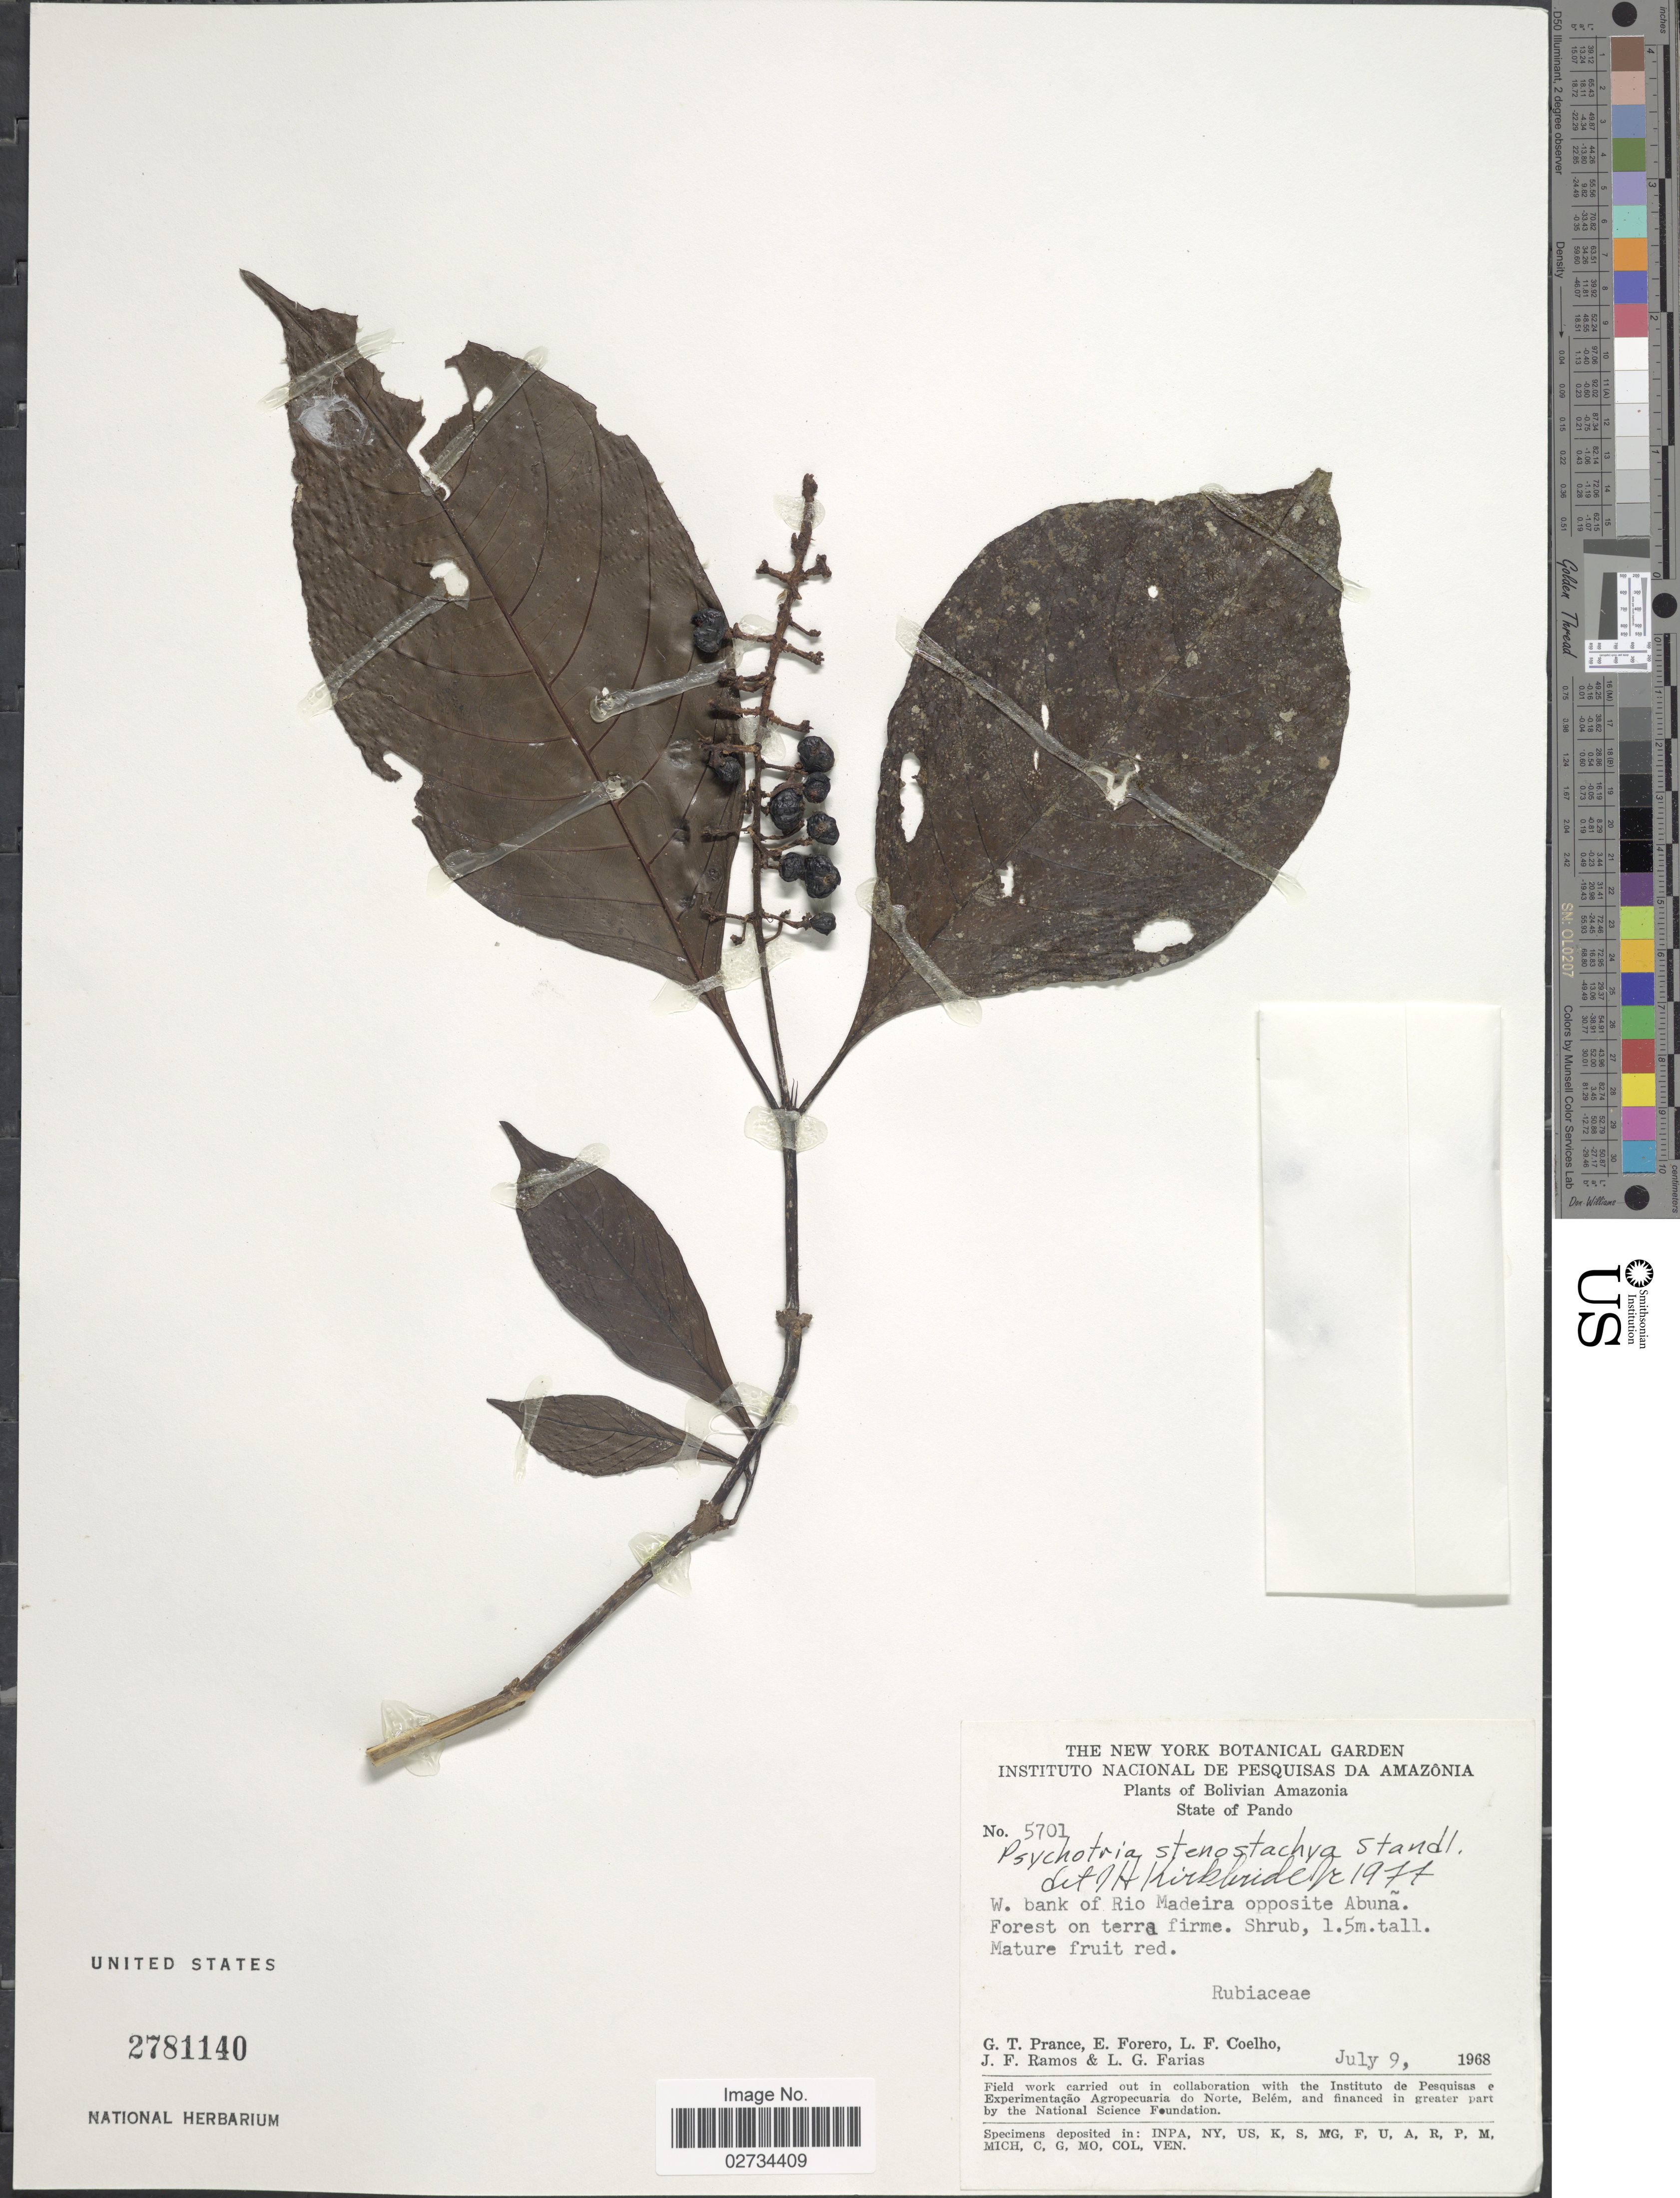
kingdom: Plantae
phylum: Tracheophyta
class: Magnoliopsida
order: Gentianales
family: Rubiaceae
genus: Psychotria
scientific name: Psychotria stenostachya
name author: Standl.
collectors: G. T. Prance, E. Forero, L. F. Coelho, J. F. Ramos & L. G. Farias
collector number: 5701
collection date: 1968-07-09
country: Bolivia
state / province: Pando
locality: Bolivian Amazonia. W. bank of Rio Madeira opposite Abuna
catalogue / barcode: US 2781140